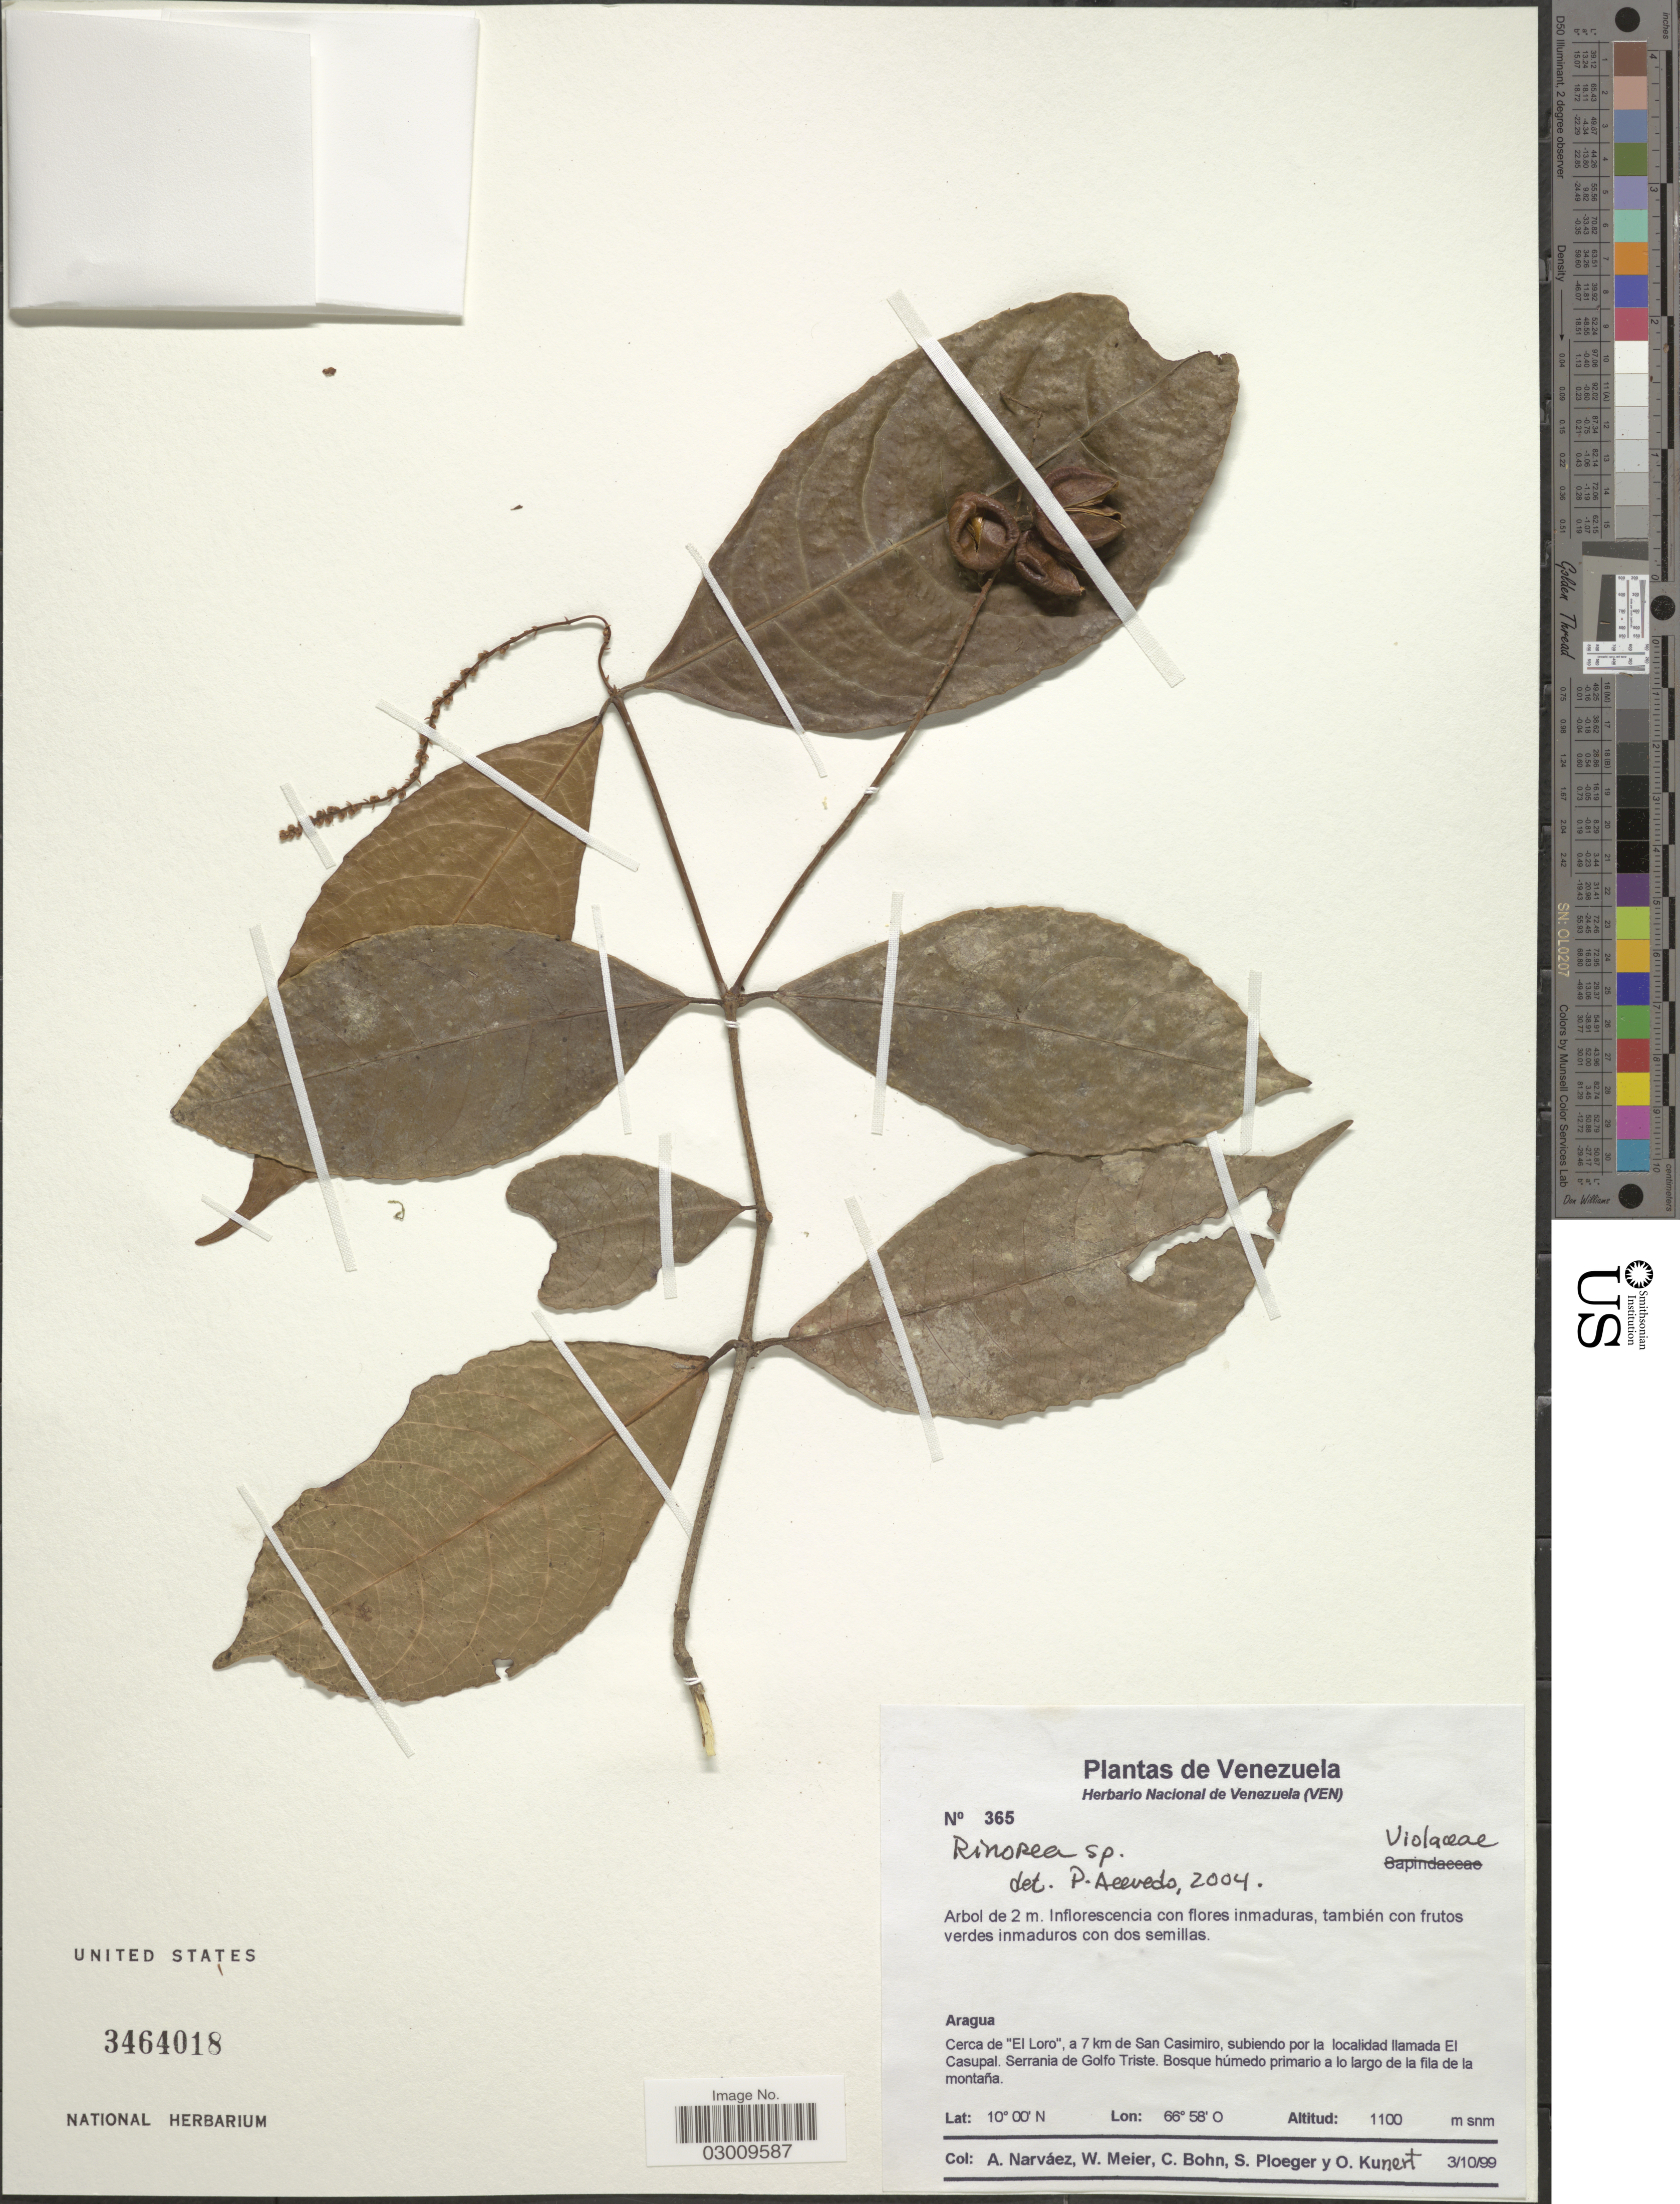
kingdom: Plantae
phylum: Tracheophyta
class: Magnoliopsida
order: Malpighiales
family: Violaceae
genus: Rinorea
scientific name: Rinorea lindeniana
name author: (Tul.) Kuntze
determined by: Hoyos-Gomez, S. E.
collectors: A. Narváez, W. Meier, C. Bohn, S. Ploeger & O. Kunert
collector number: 365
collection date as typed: Transcribed d/m/y: 3/10/99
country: Venezuela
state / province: Aragua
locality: Cerca de "El Loro", a 7 km de San Casimiro, subiendo por la localidad llamada El Casupal. Serrania de Golfo Triste.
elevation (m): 1100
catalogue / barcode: US 3464018